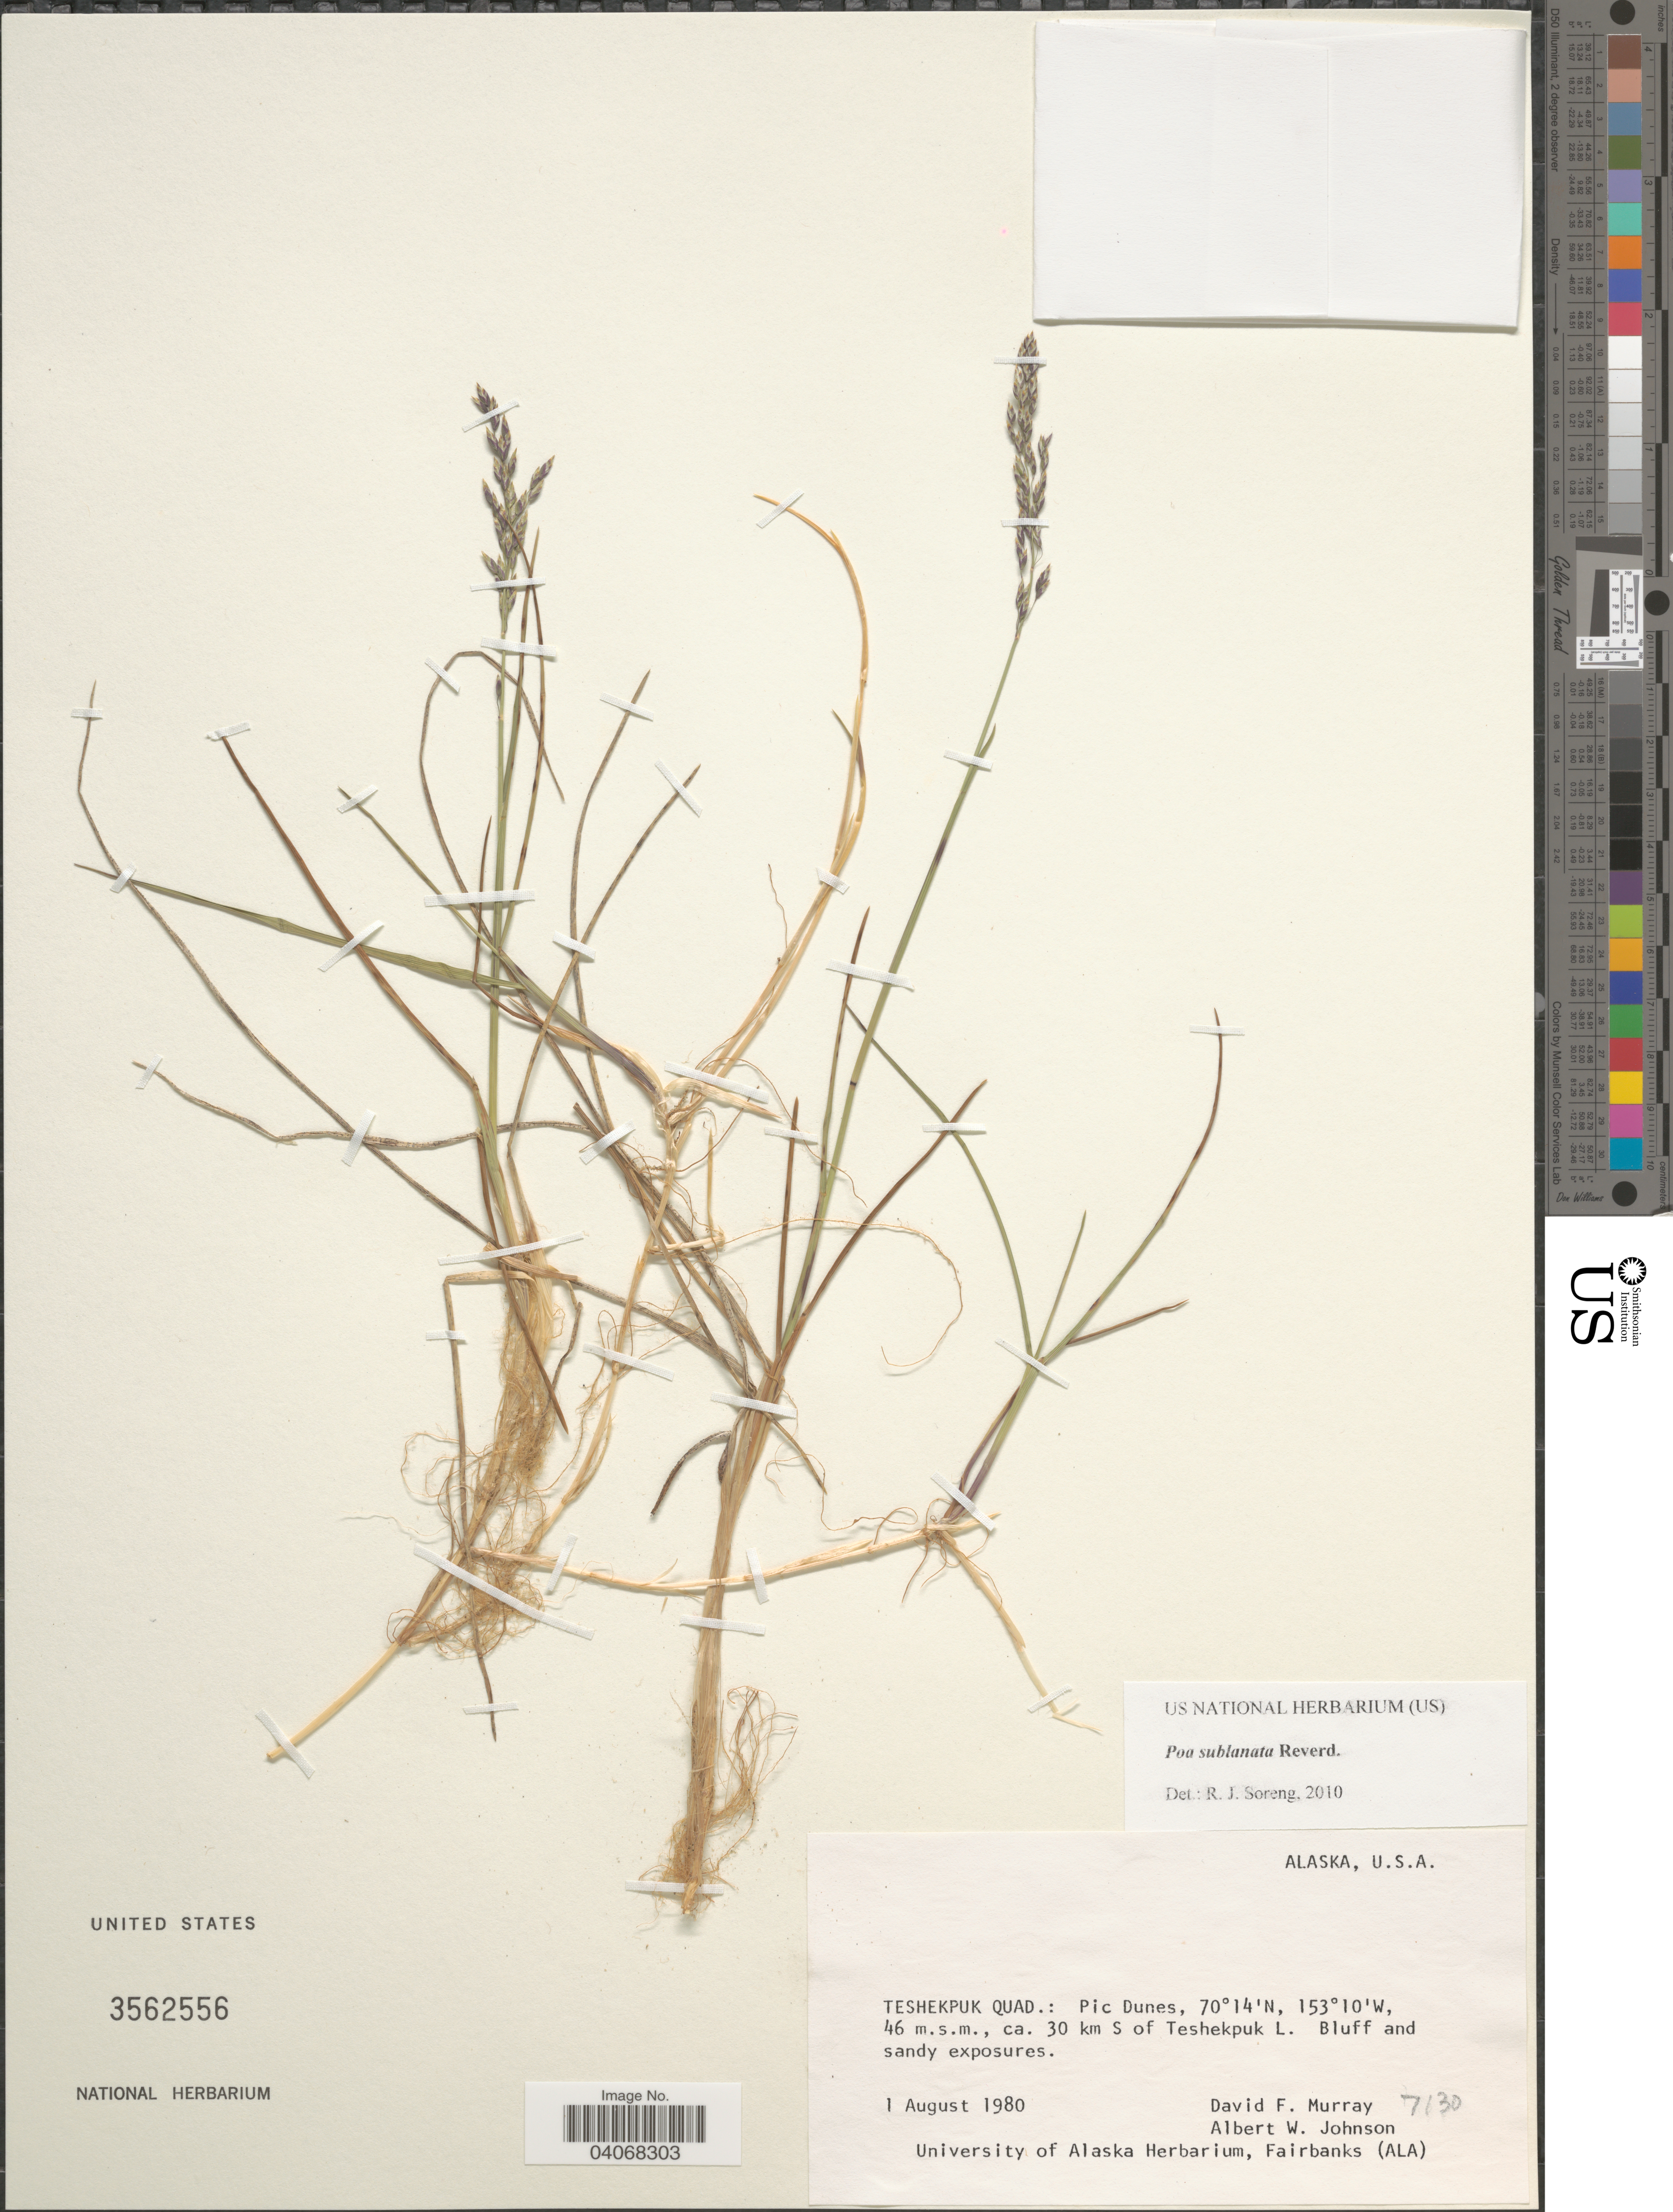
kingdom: Plantae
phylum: Tracheophyta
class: Liliopsida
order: Poales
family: Poaceae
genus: Poa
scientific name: Poa sublanata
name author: Reverd.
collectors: D. F. Murray & A. W. Johnson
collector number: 7130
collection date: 1980-08-01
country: United States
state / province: Alaska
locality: Teshekpuk Quad.: Pic Dunes, ca. 30 km S of Teshekpuk L.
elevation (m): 46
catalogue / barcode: US 3562556